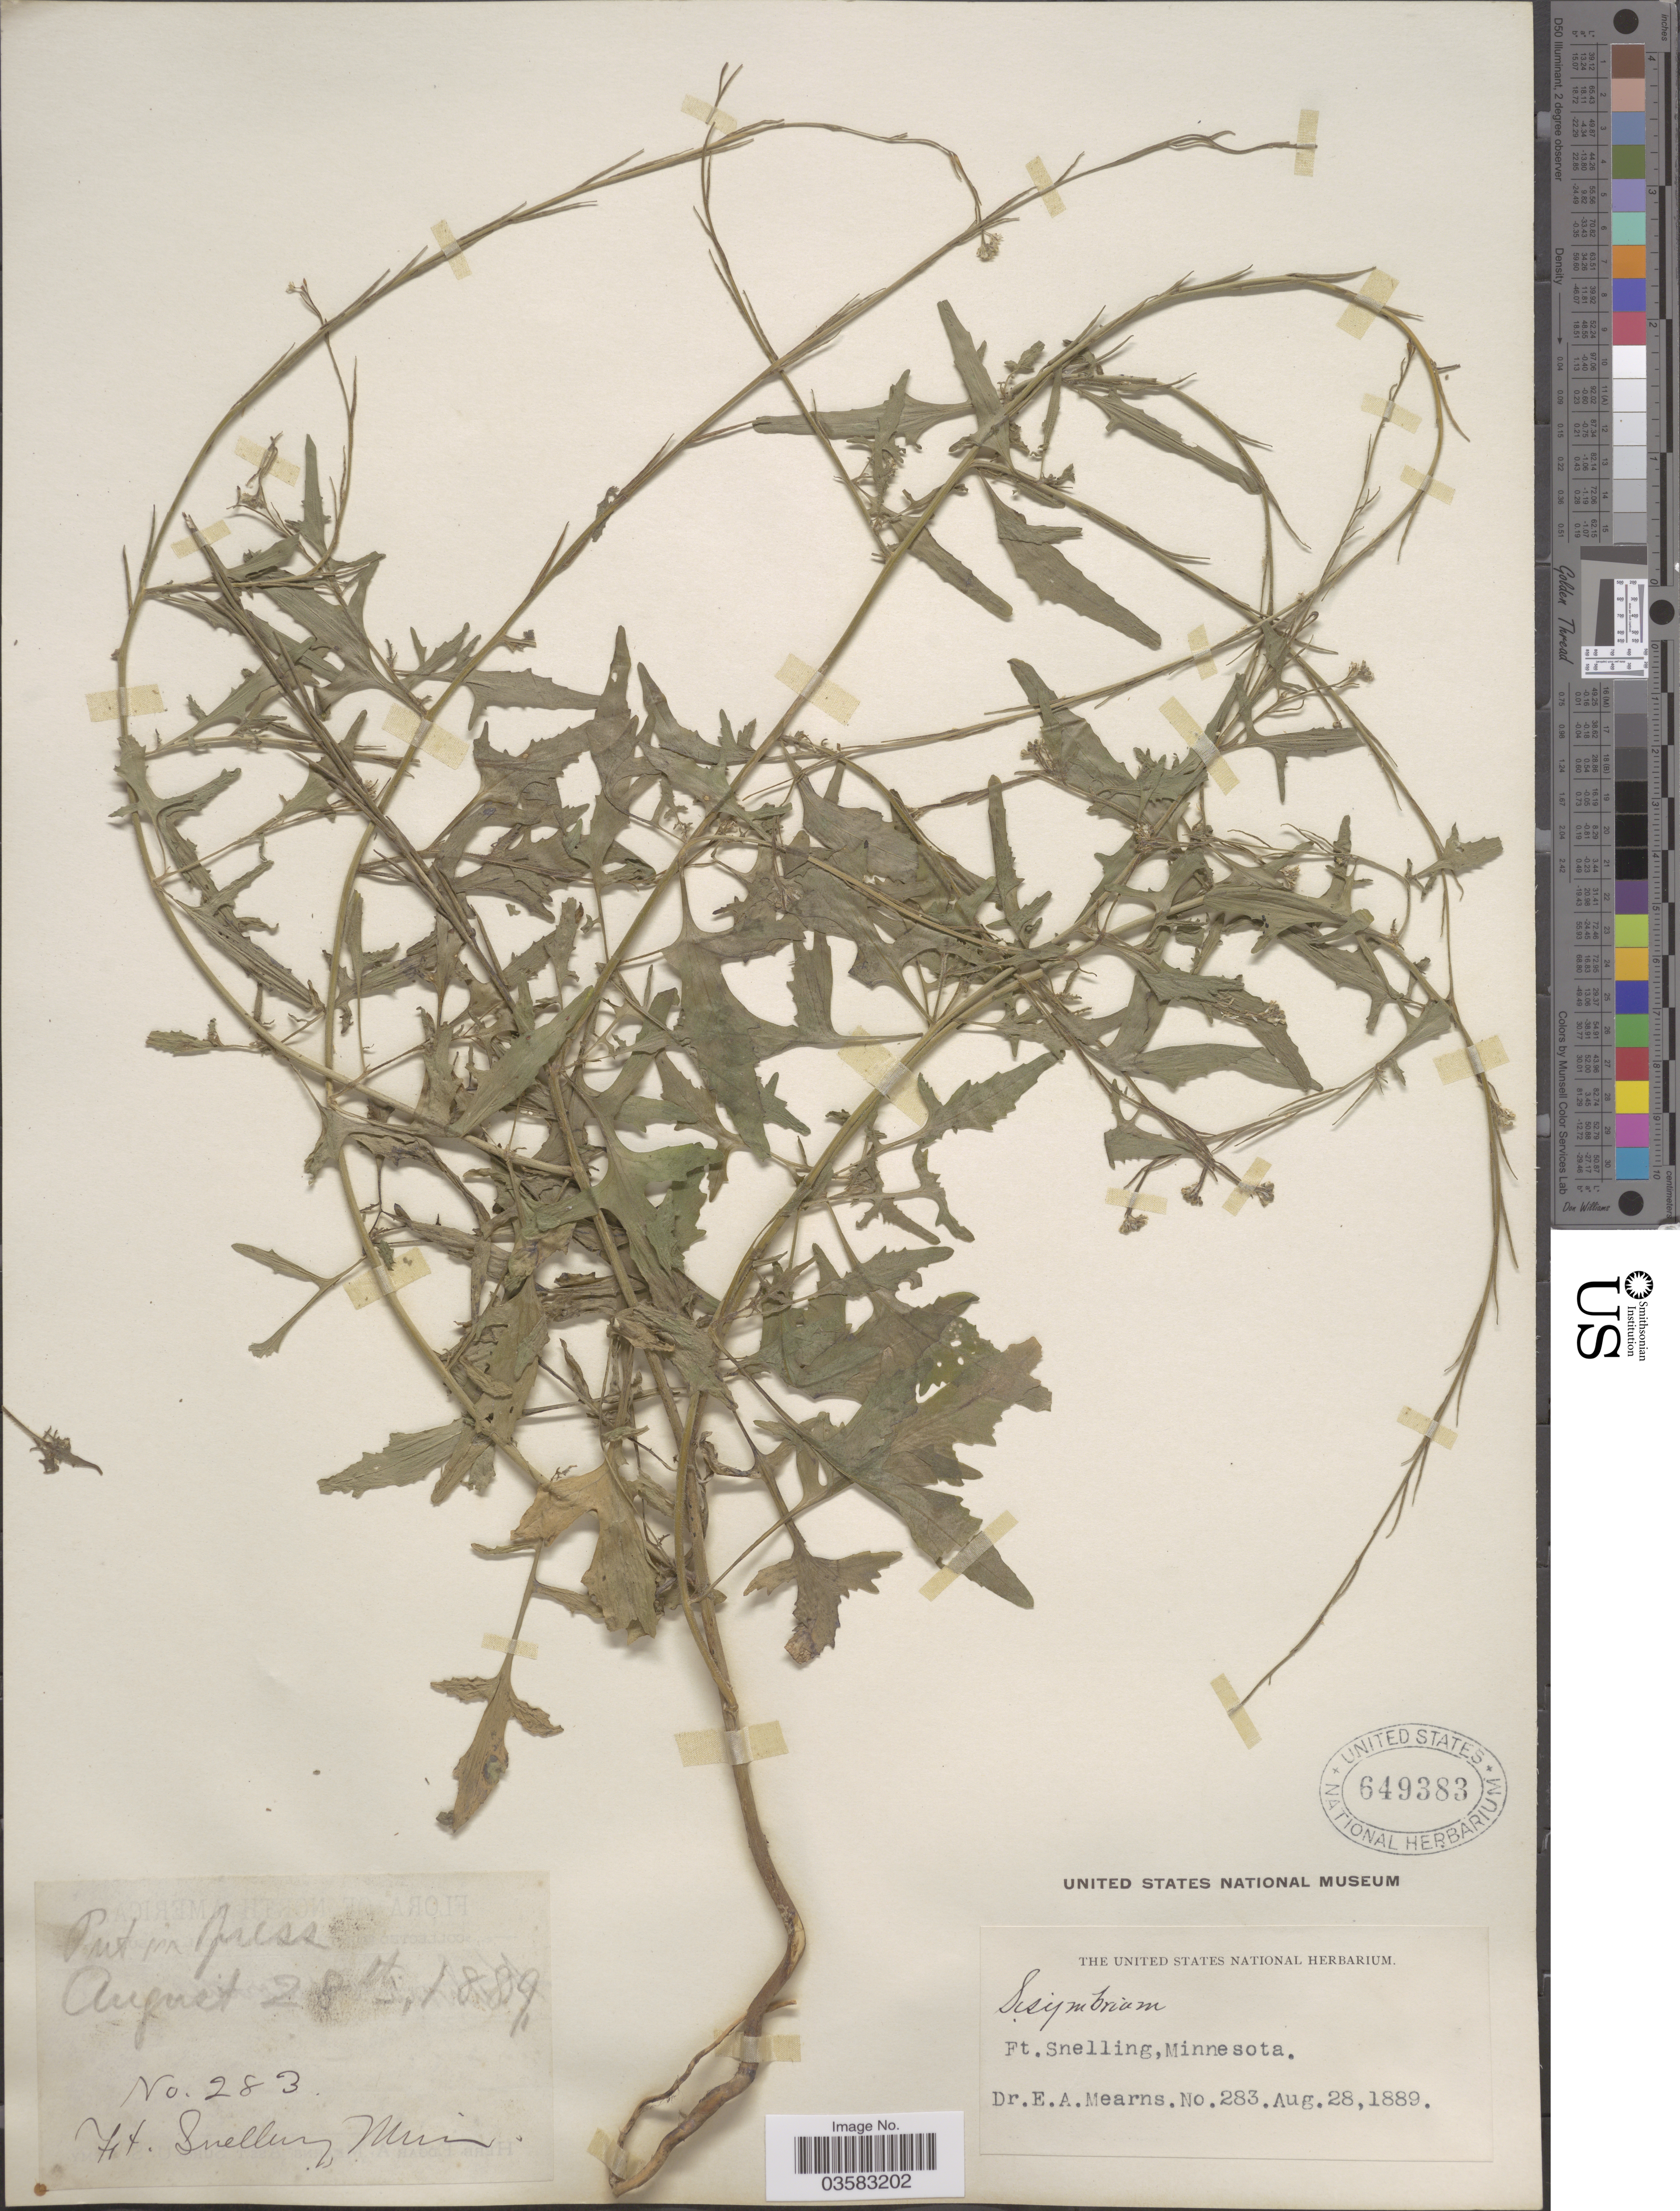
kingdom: Plantae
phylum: Tracheophyta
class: Magnoliopsida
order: Brassicales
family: Brassicaceae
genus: Sisymbrium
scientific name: Sisymbrium officinale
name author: (L.) Scop.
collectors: E. A. Mearns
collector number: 283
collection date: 1889-08-28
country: United States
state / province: Minnesota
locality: Ft. Snelling.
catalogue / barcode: US 649383